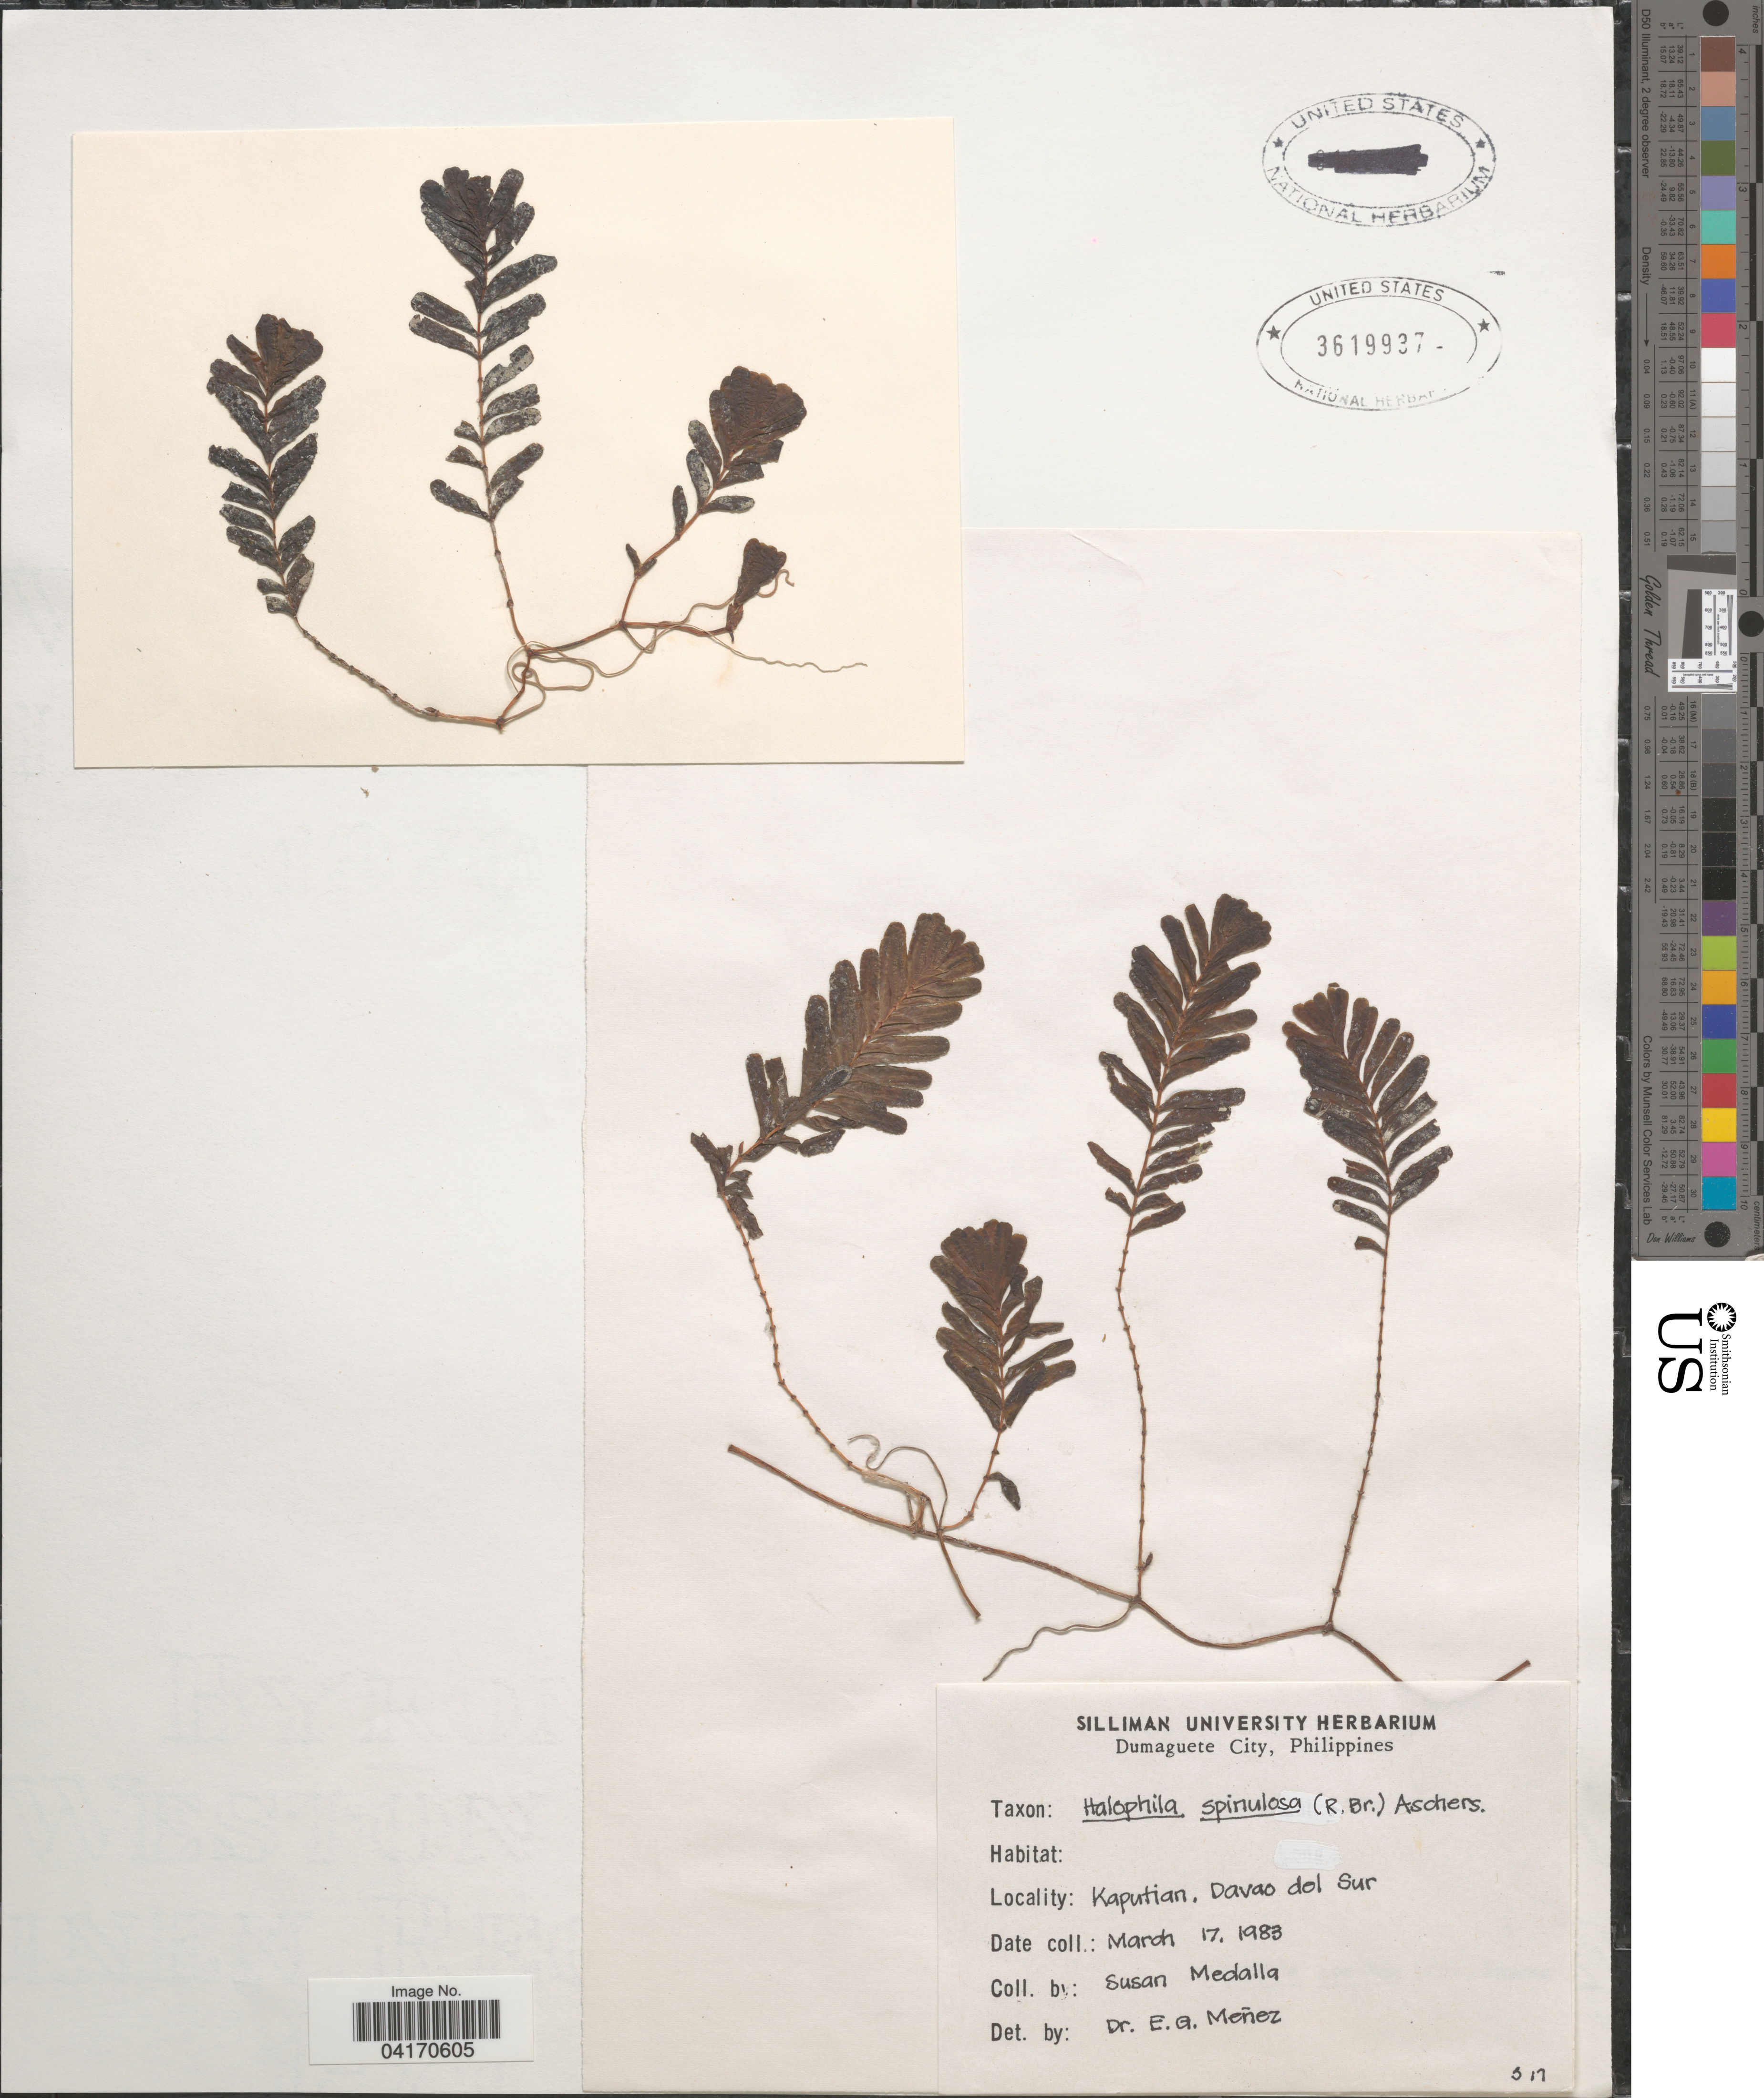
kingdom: Plantae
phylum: Tracheophyta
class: Liliopsida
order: Alismatales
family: Hydrocharitaceae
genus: Halophila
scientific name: Halophila spinulosa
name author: (R. Br.) Asch.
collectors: S. Medalla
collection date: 1983-03-17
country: Philippines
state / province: Davao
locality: Kaputian, Davao del Sur.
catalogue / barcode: US 3619937